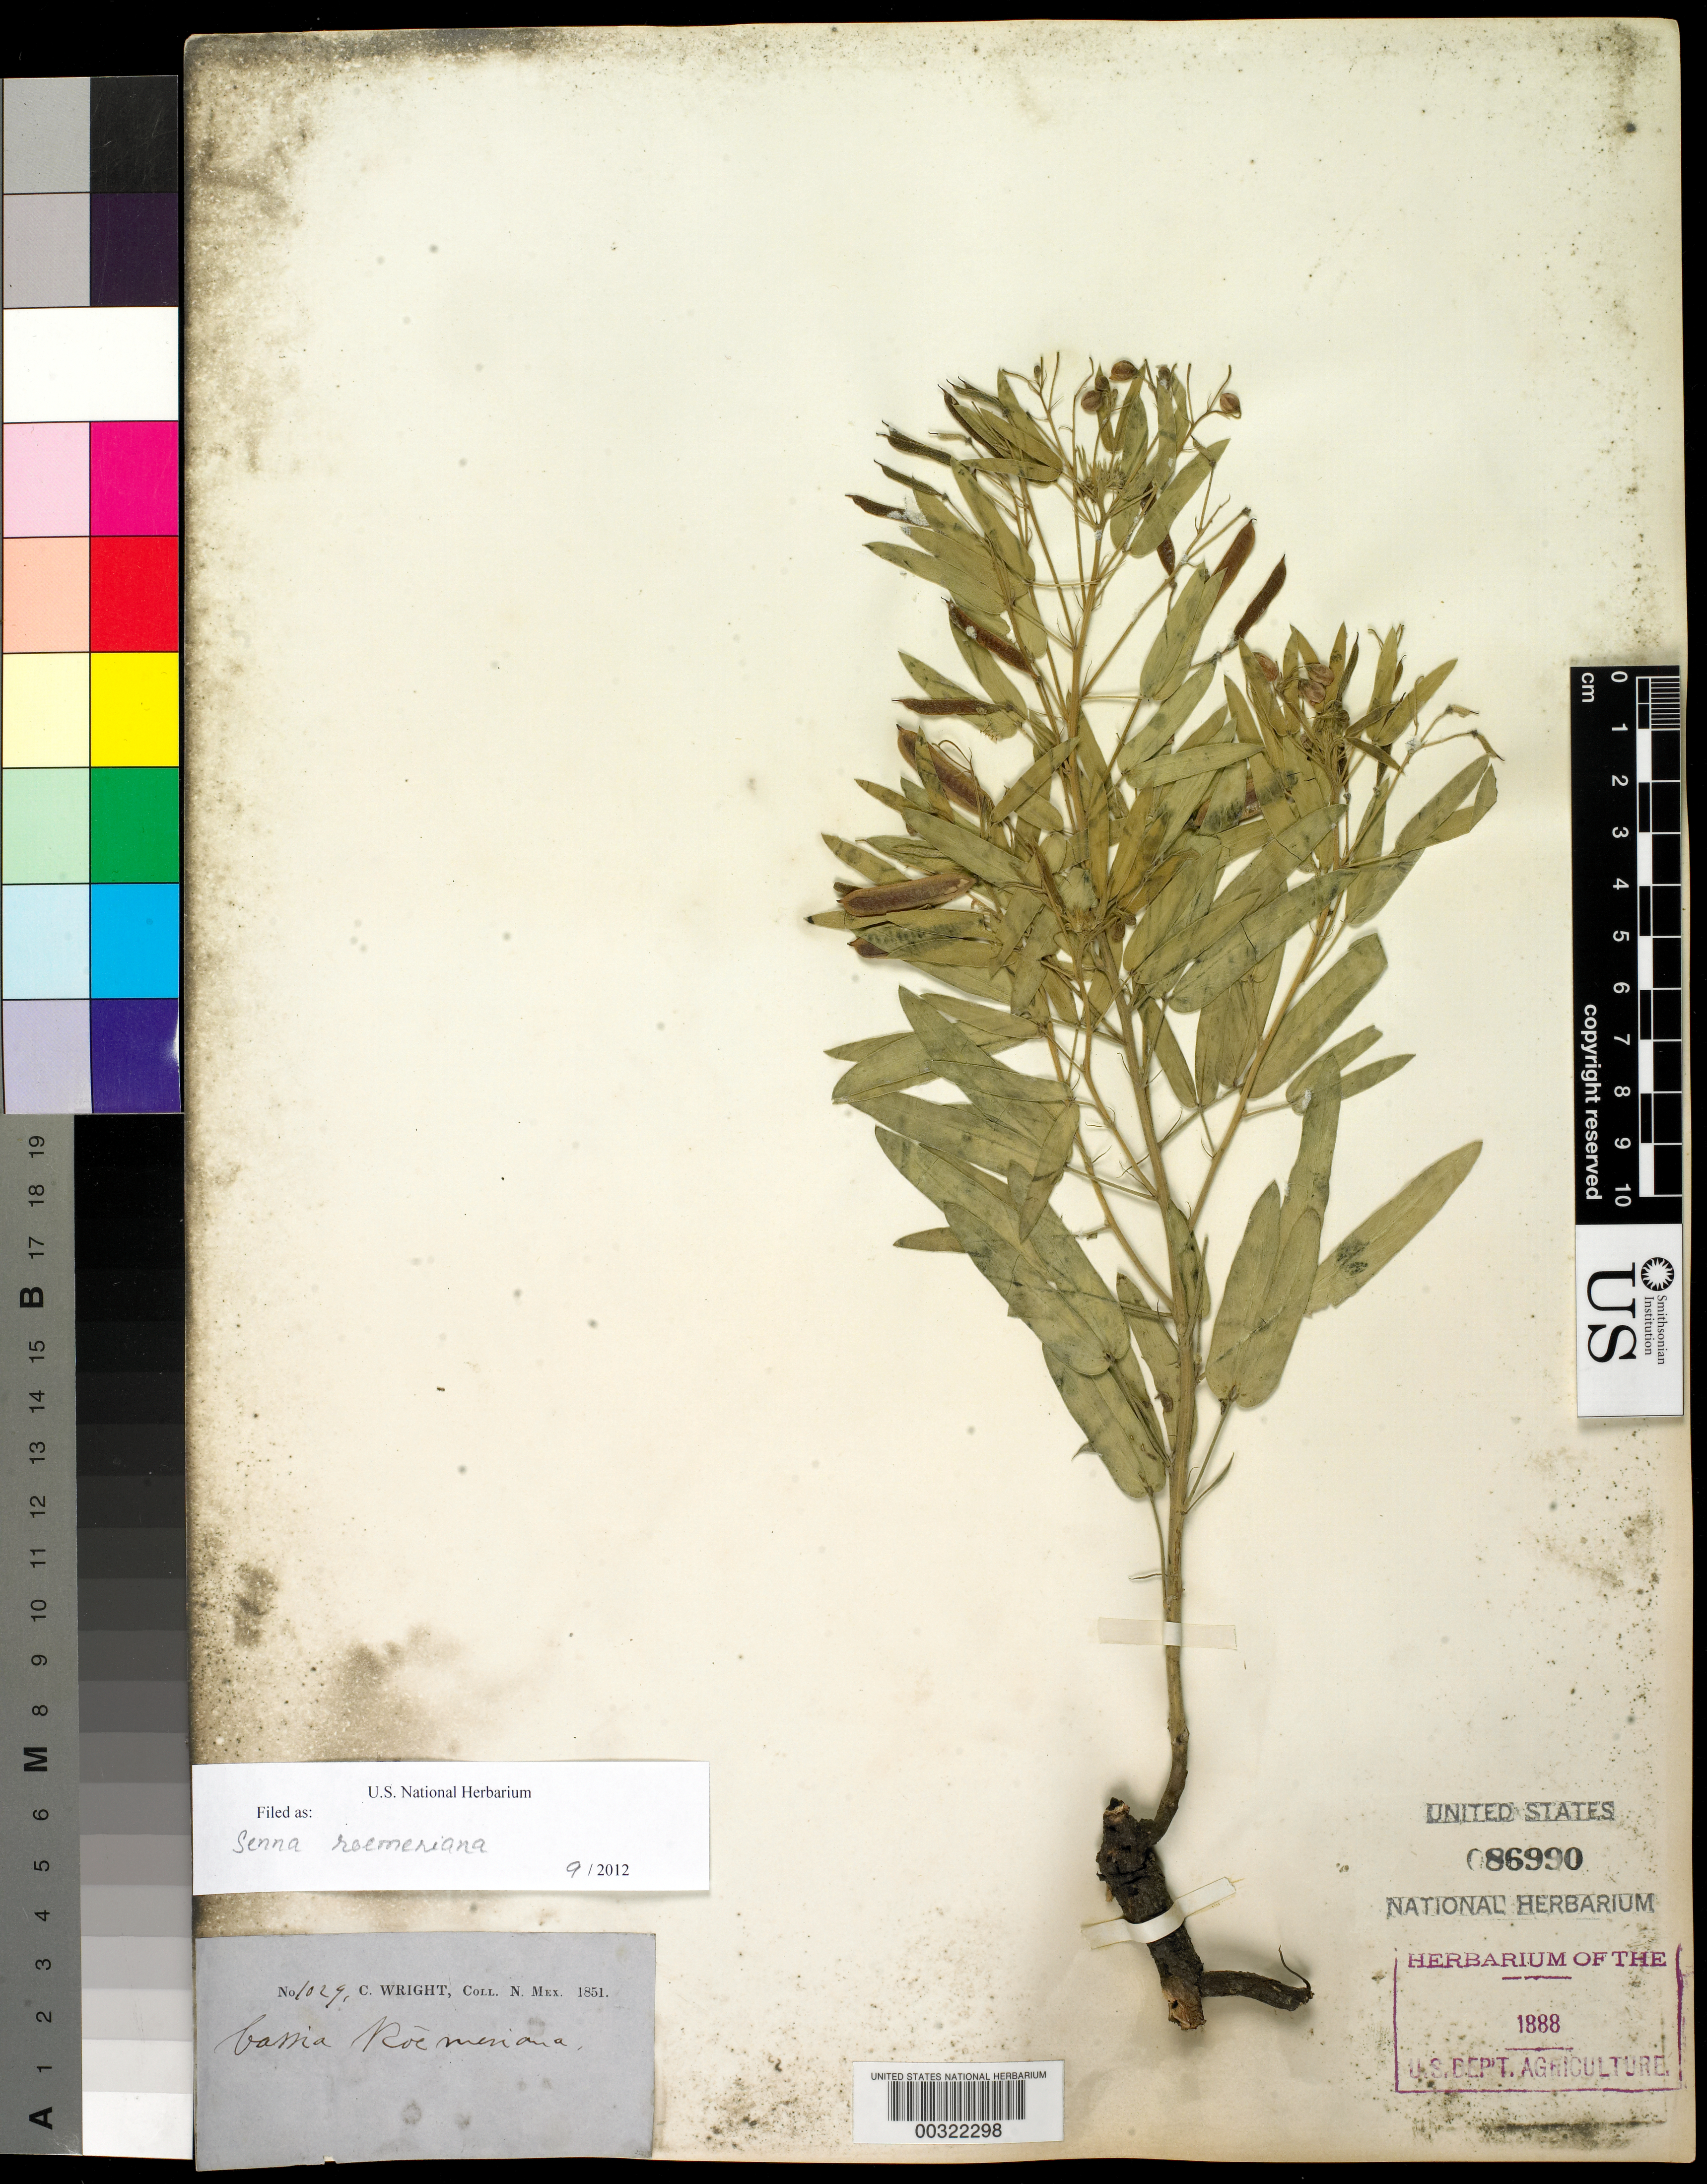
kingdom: Plantae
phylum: Tracheophyta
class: Magnoliopsida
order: Fabales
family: Fabaceae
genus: Senna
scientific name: Senna roemeriana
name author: (Scheele) H.S. Irwin & Barneby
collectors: C. Wright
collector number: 1029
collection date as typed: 1851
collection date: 1851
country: United States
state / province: New Mexico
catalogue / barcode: US 86990